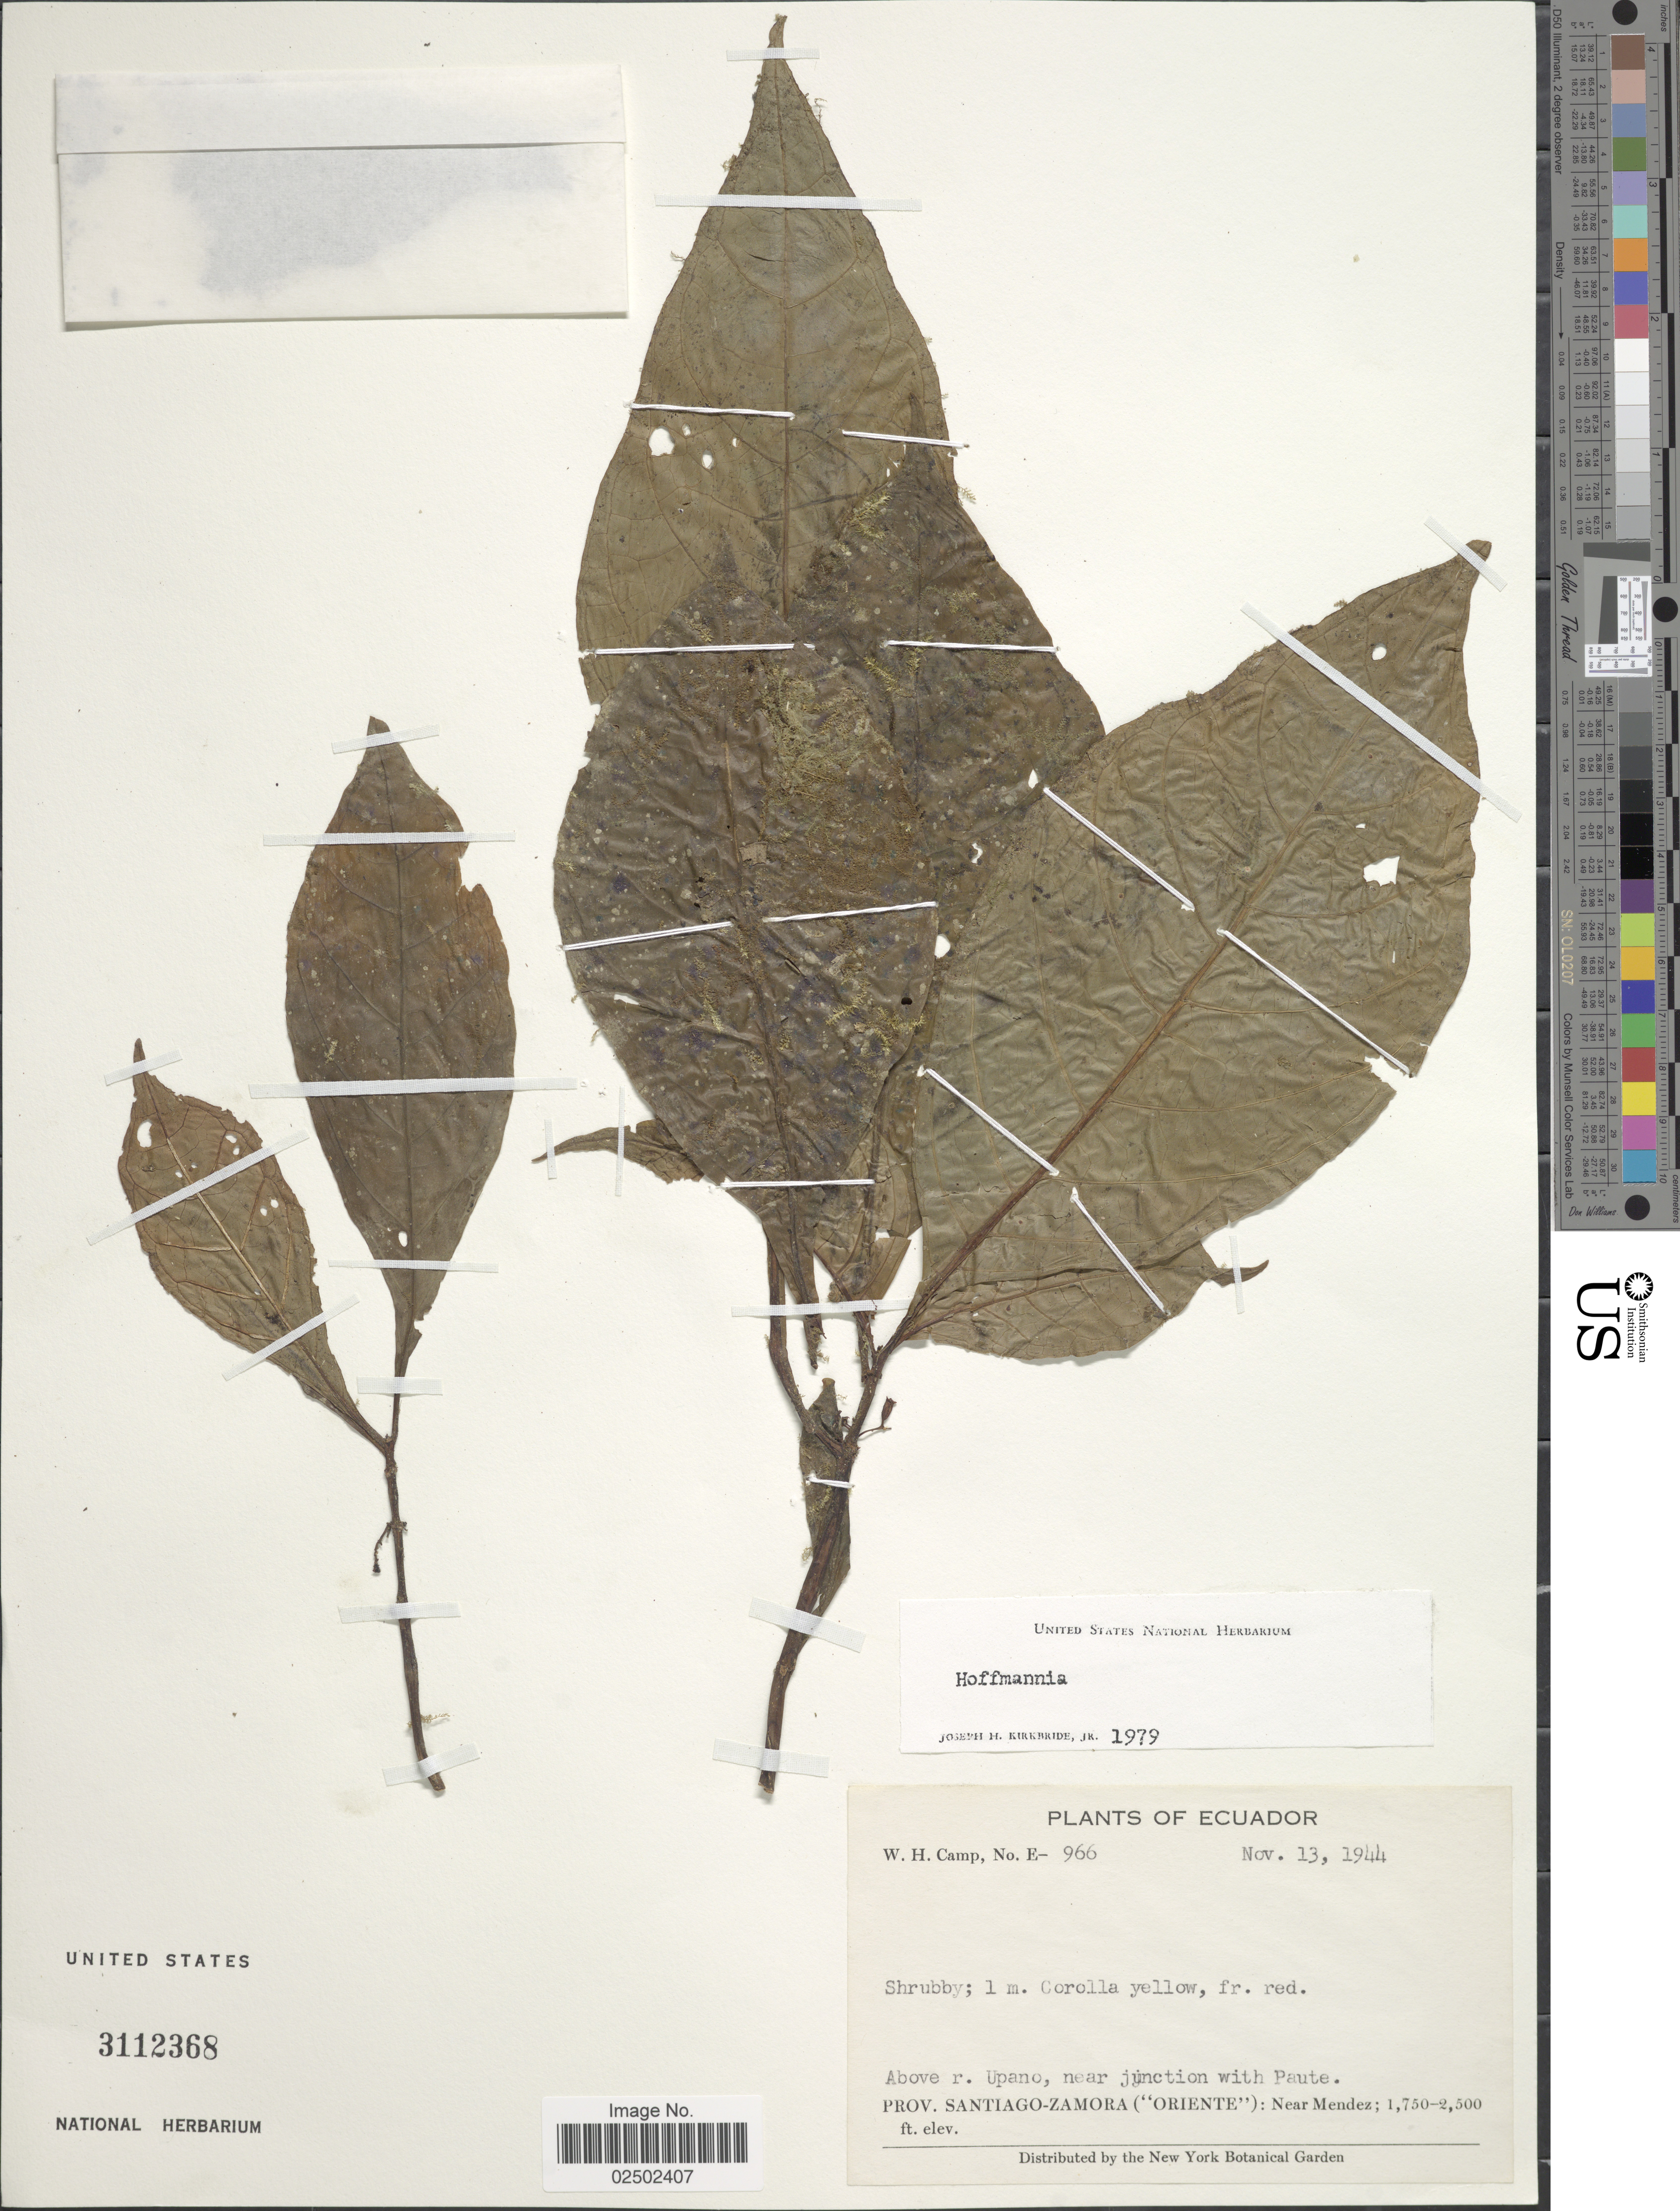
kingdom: Plantae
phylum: Tracheophyta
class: Magnoliopsida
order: Gentianales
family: Rubiaceae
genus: Hoffmannia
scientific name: Hoffmannia sp.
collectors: W. H. Camp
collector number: E-966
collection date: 1944-11-13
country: Ecuador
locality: Above r. Upano, near junction with Paute. Prov. Santiago-Zamora ("Oriente") : near Mendez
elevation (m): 533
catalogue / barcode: US 3112368